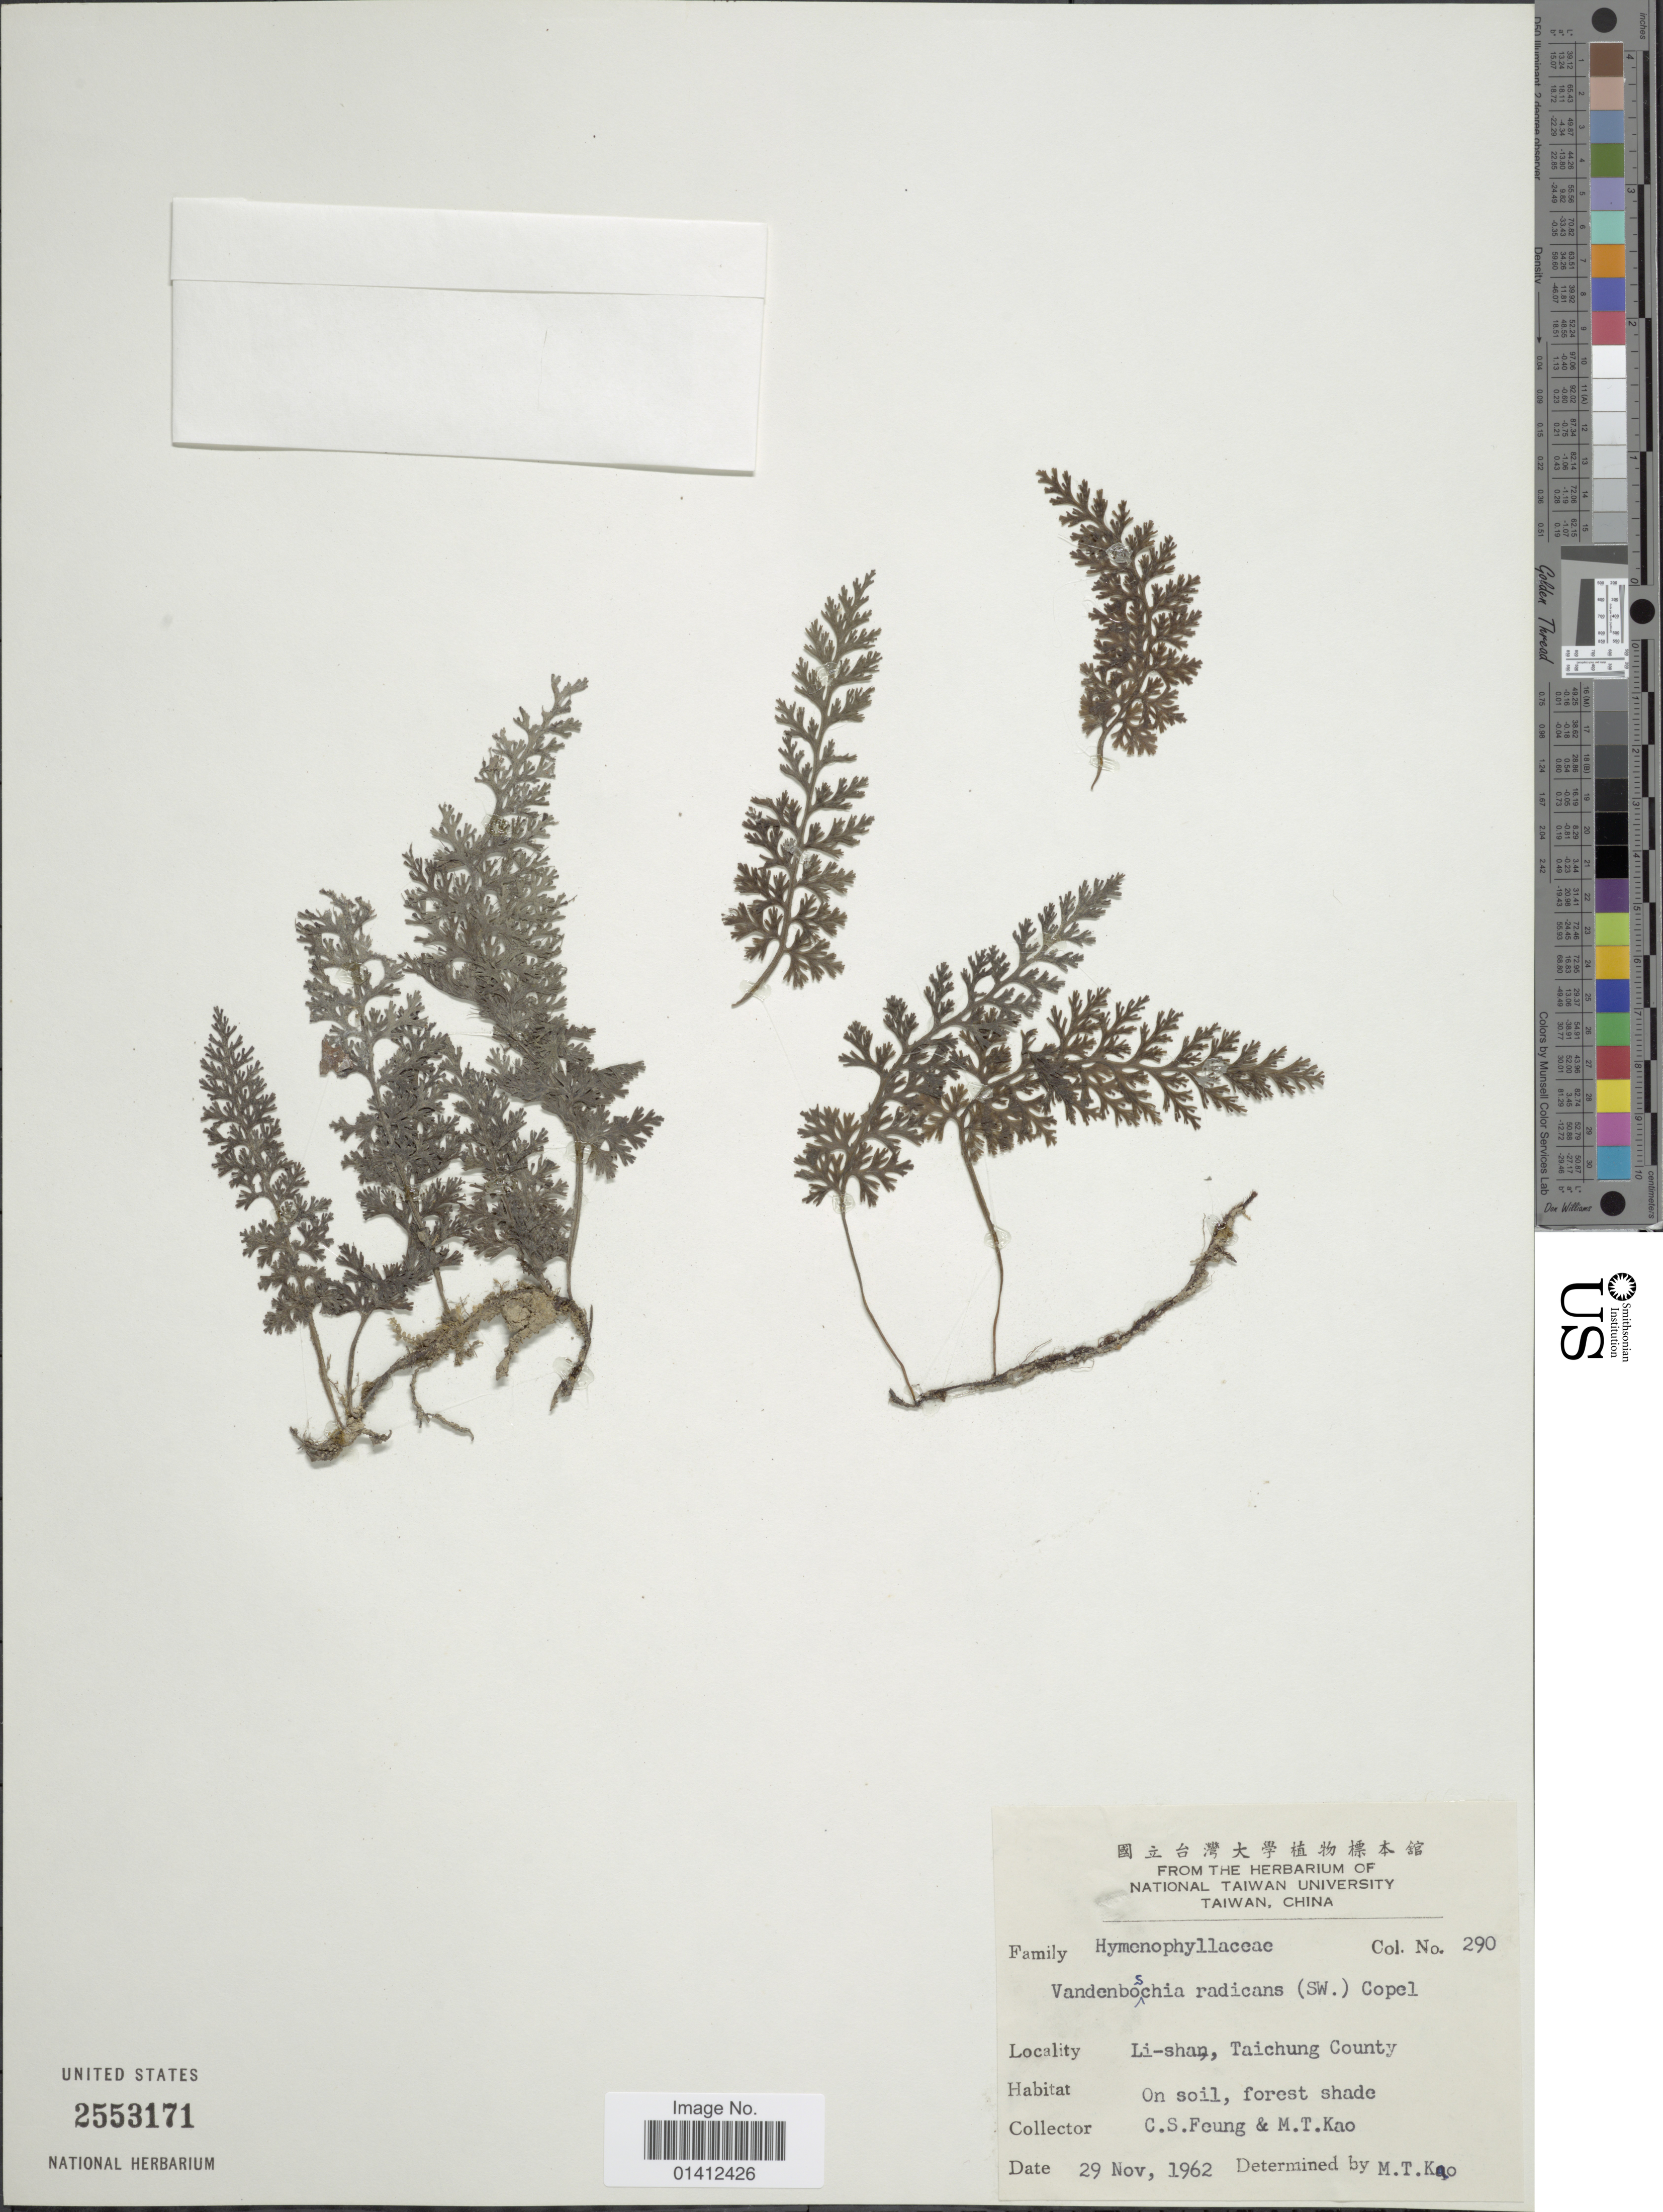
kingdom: Plantae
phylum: Tracheophyta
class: Polypodiopsida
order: Hymenophyllales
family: Hymenophyllaceae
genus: Vandenboschia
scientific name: Vandenboschia radicans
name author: (Sw.) Copel.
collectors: C. Feung & M. T. Kao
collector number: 290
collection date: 1962-11-29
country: Taiwan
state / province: Taichung City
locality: Li-shan, Tachung County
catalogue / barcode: US 2553171